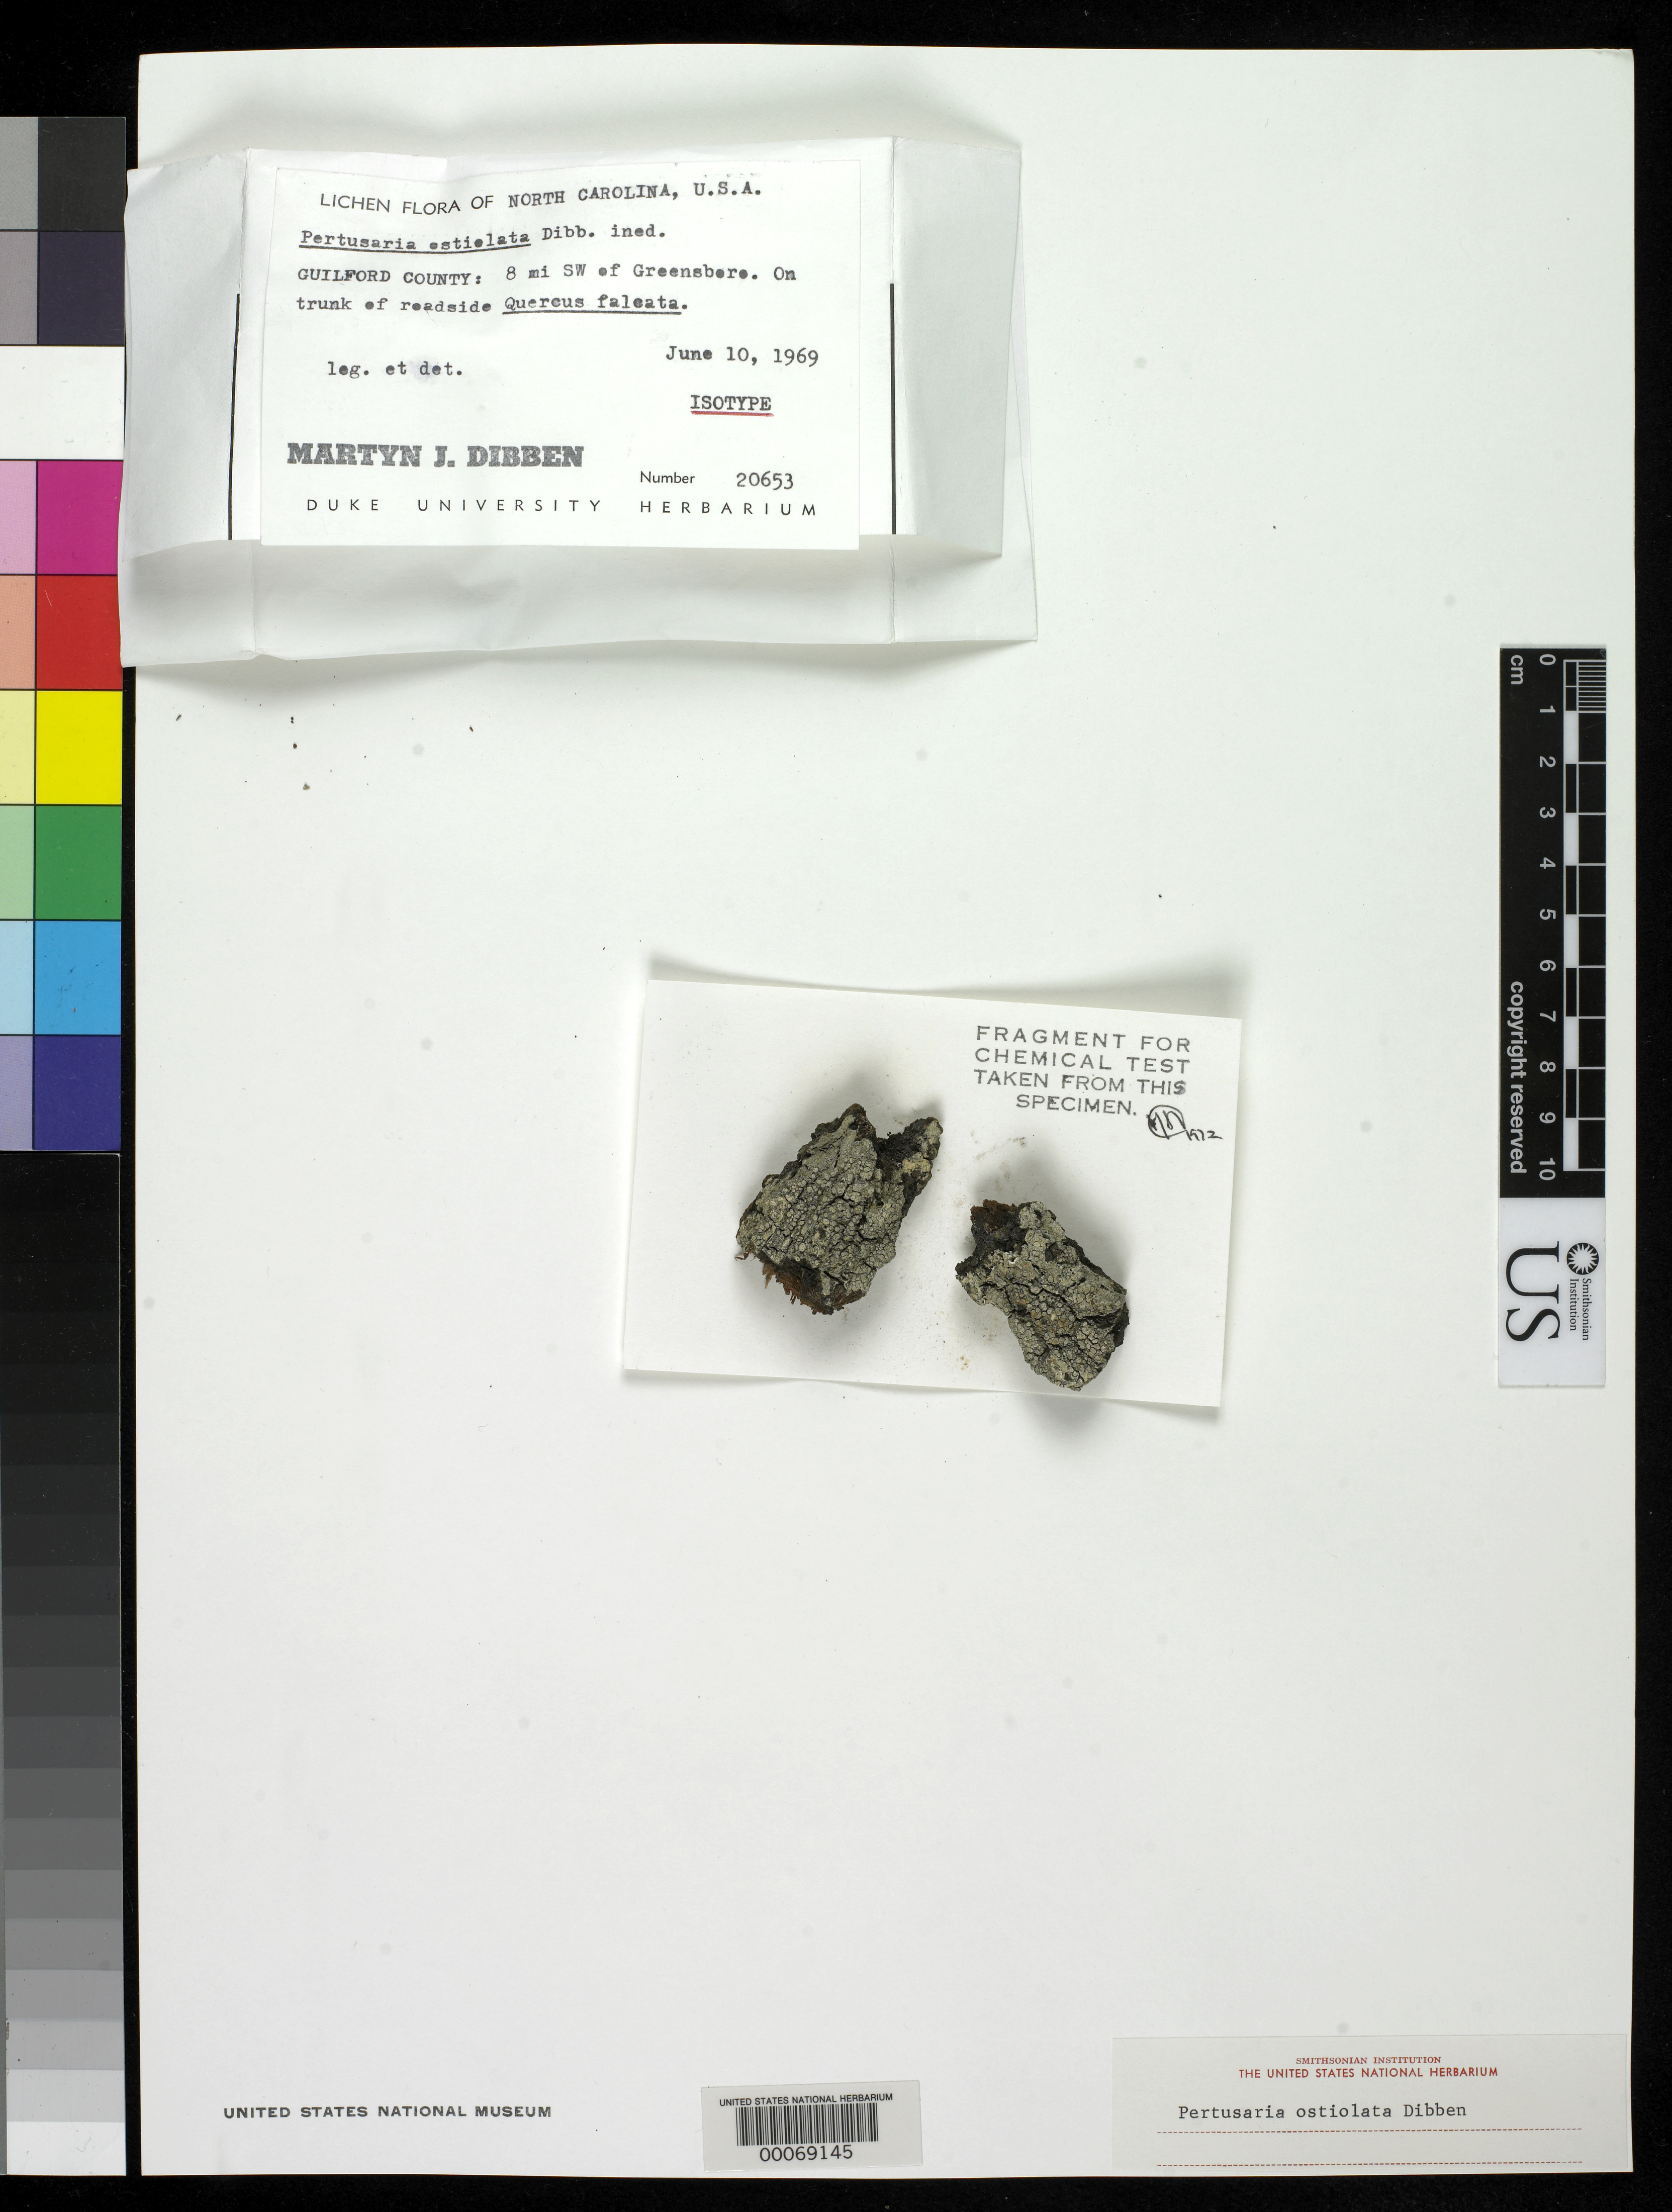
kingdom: Fungi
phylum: Ascomycota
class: Lecanoromycetes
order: Pertusariales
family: Pertusariaceae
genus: Pertusaria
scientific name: Pertusaria ostiolata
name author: Dibben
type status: Isotype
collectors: M. Dibben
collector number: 20653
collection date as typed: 10 Jun 1969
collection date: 1969-06-10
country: United States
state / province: North Carolina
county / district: Guilford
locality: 8 mi SW of Greensboro.